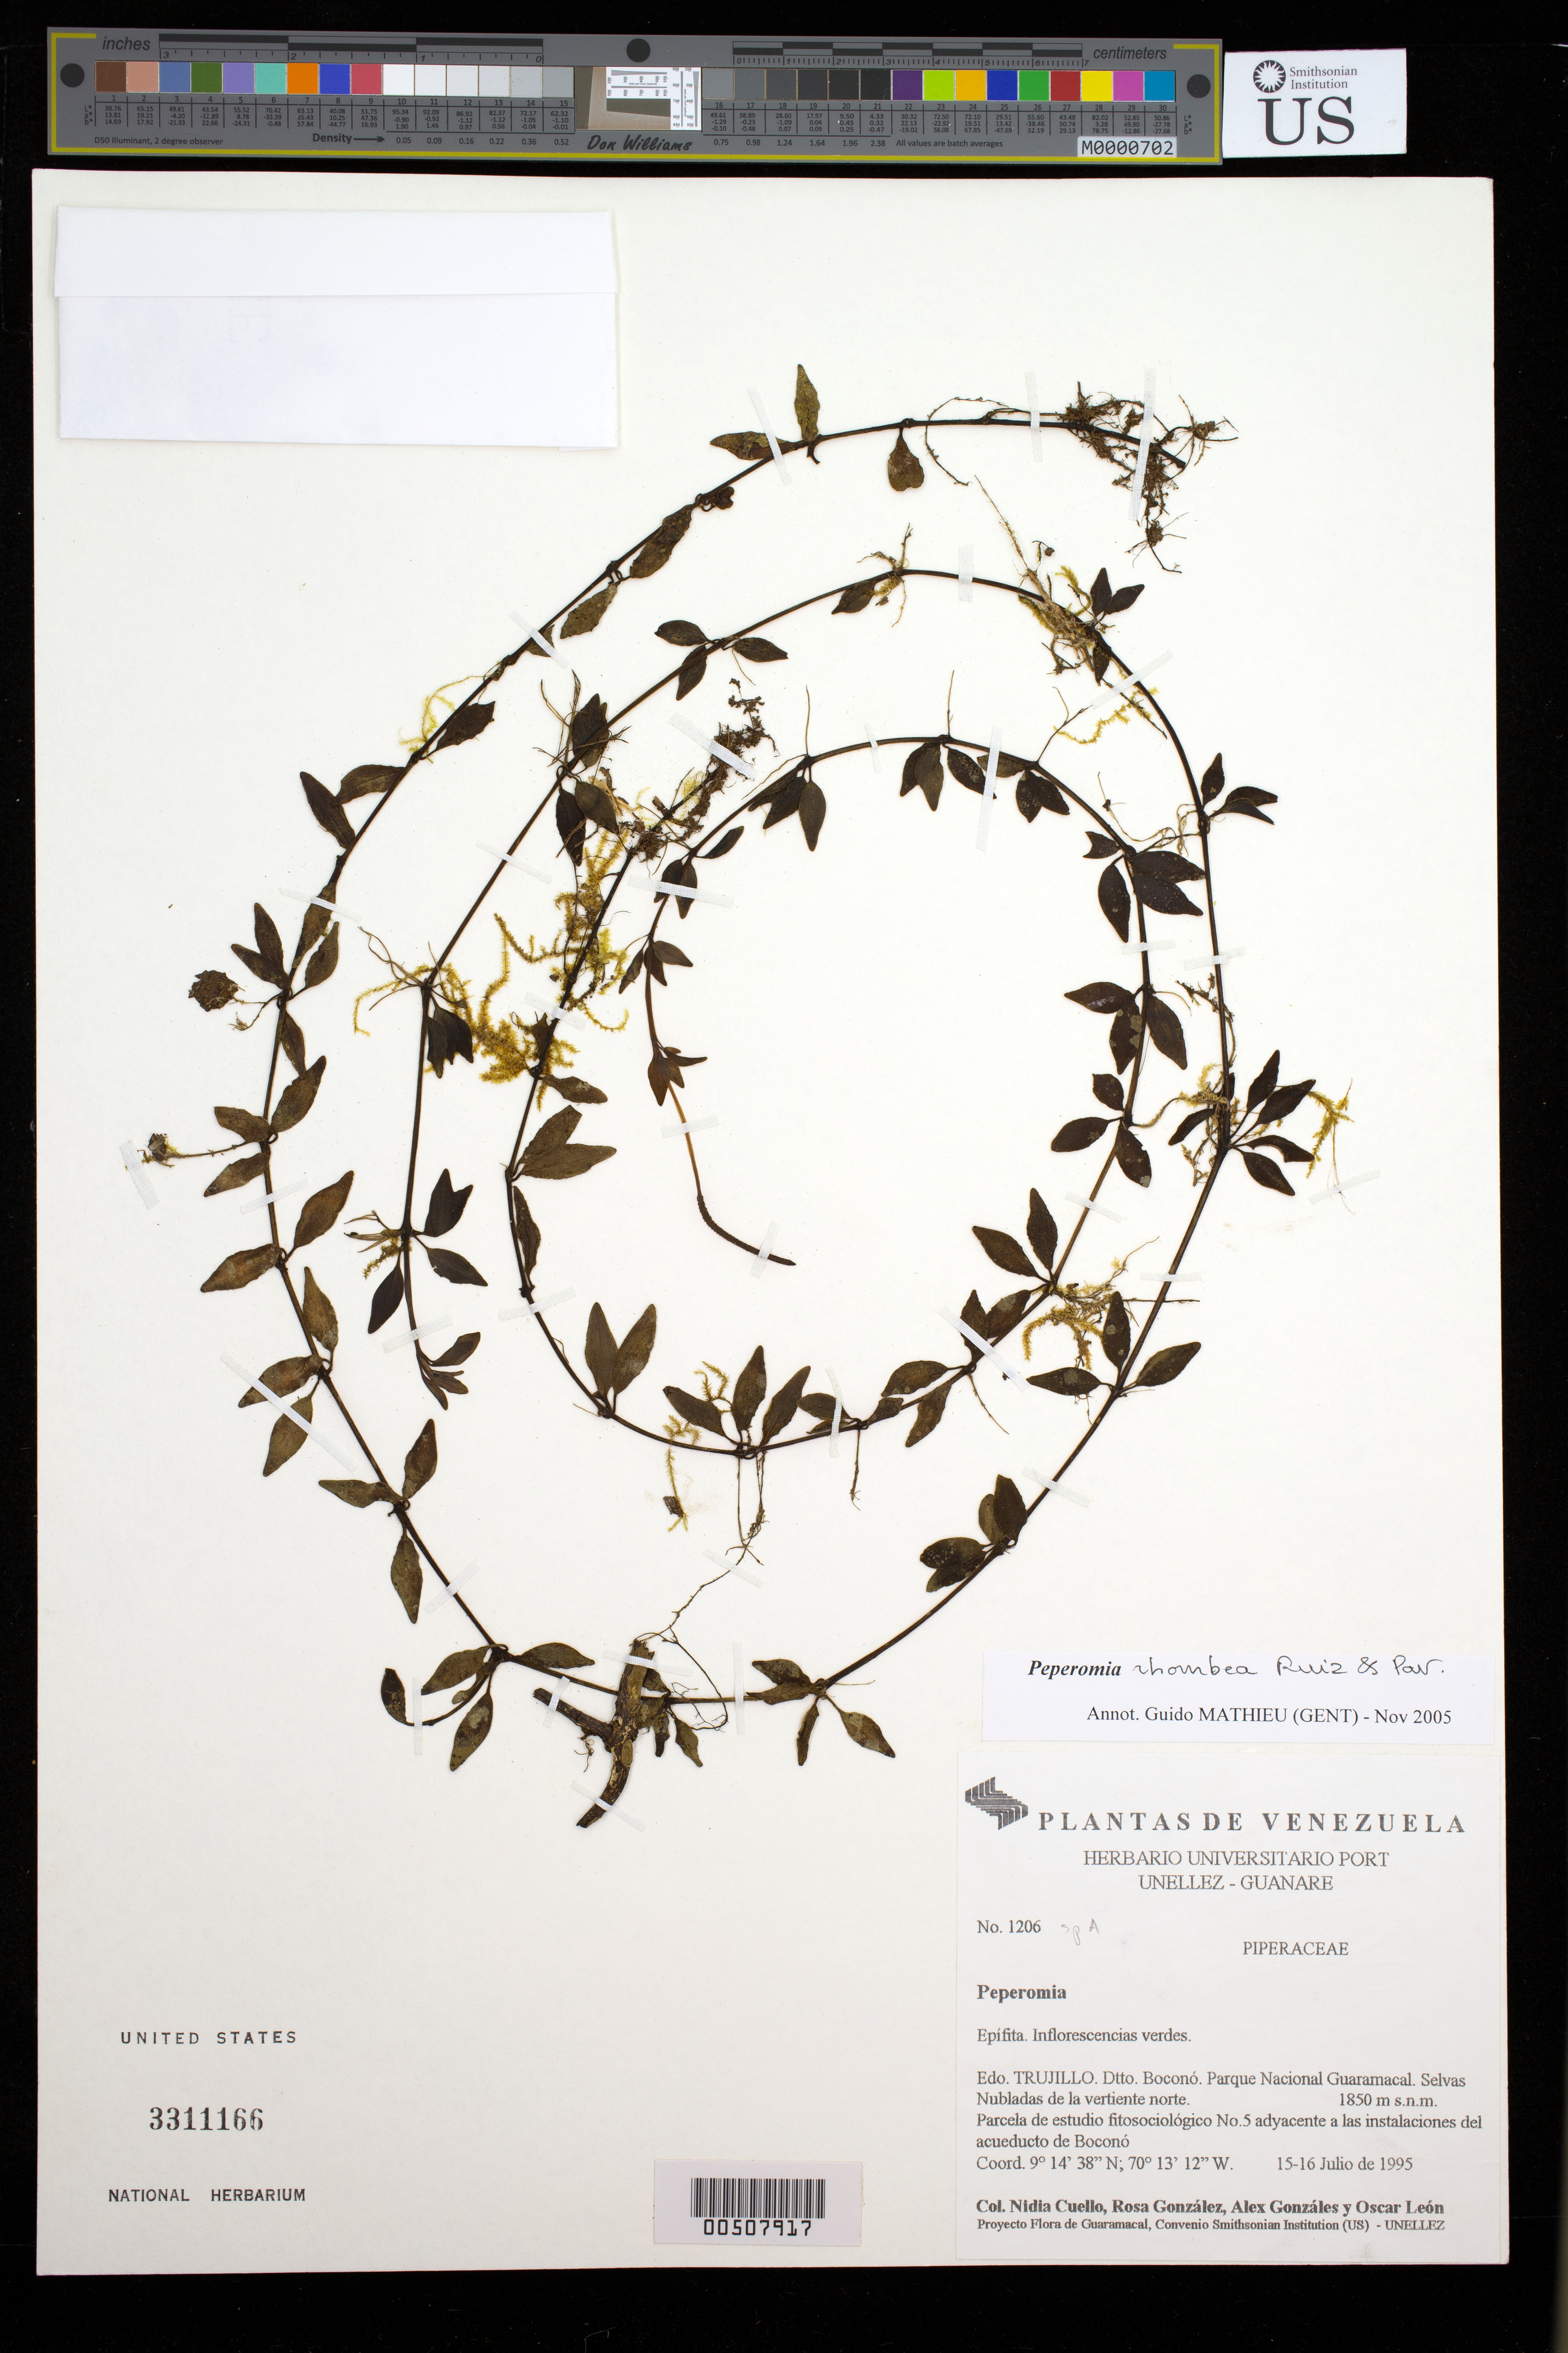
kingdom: Plantae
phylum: Tracheophyta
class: Magnoliopsida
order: Piperales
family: Piperaceae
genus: Peperomia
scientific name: Peperomia sp. a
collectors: N. L. Cuello, R. González, A. Gonzáles & O. León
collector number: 1206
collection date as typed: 15 Jul 1995 to 16 Jul 1995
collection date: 1995-07-15/1995-07-16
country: Venezuela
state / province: Trujillo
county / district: Boconó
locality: Parque Nacional Guaramacal. Vertiente N. Adyacente a las instalaciones del acueducto de Boconó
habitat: Selvas Nubladas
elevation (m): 1850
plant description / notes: PORT, US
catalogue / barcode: US 3311166